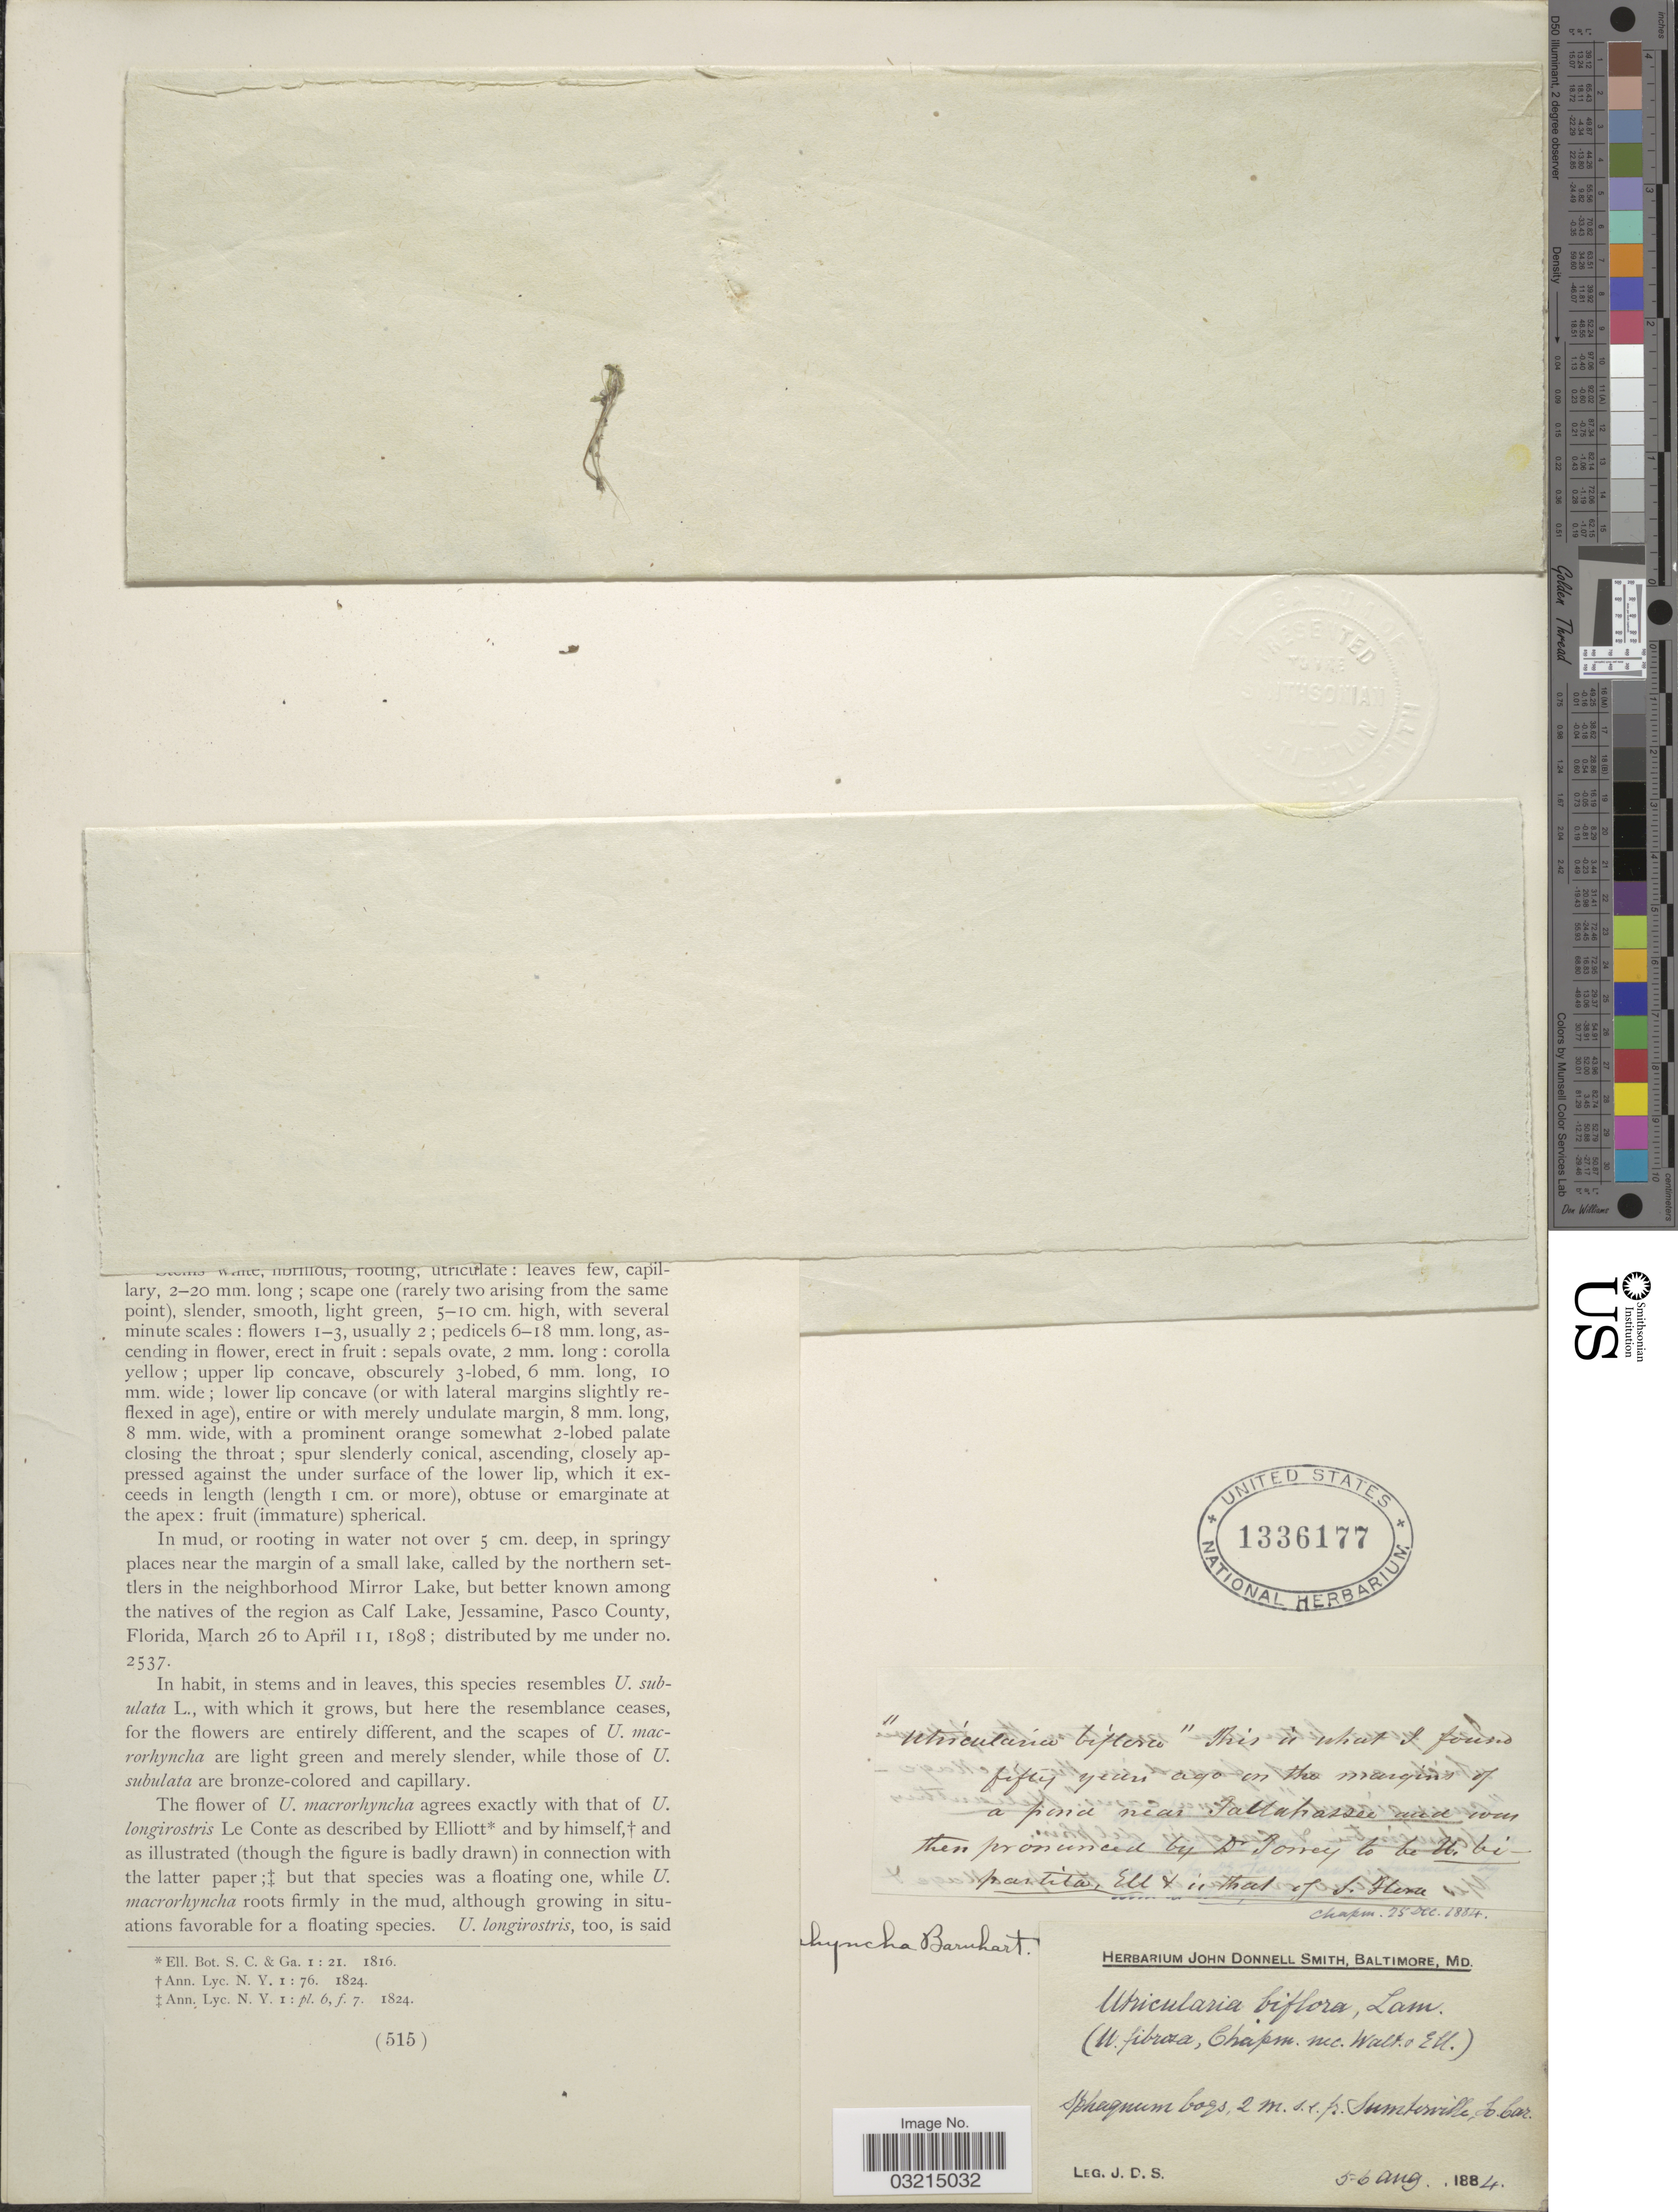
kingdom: Plantae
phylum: Tracheophyta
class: Magnoliopsida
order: Lamiales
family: Lentibulariaceae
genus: Utricularia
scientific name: Utricularia biflora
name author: Lam.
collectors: J. Donnell Smith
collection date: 1884-08-05/1884-08-06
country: United States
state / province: South Carolina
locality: Sphagnum bogd, 2 m. s.e. fr. Sumterville.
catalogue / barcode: US 1336177